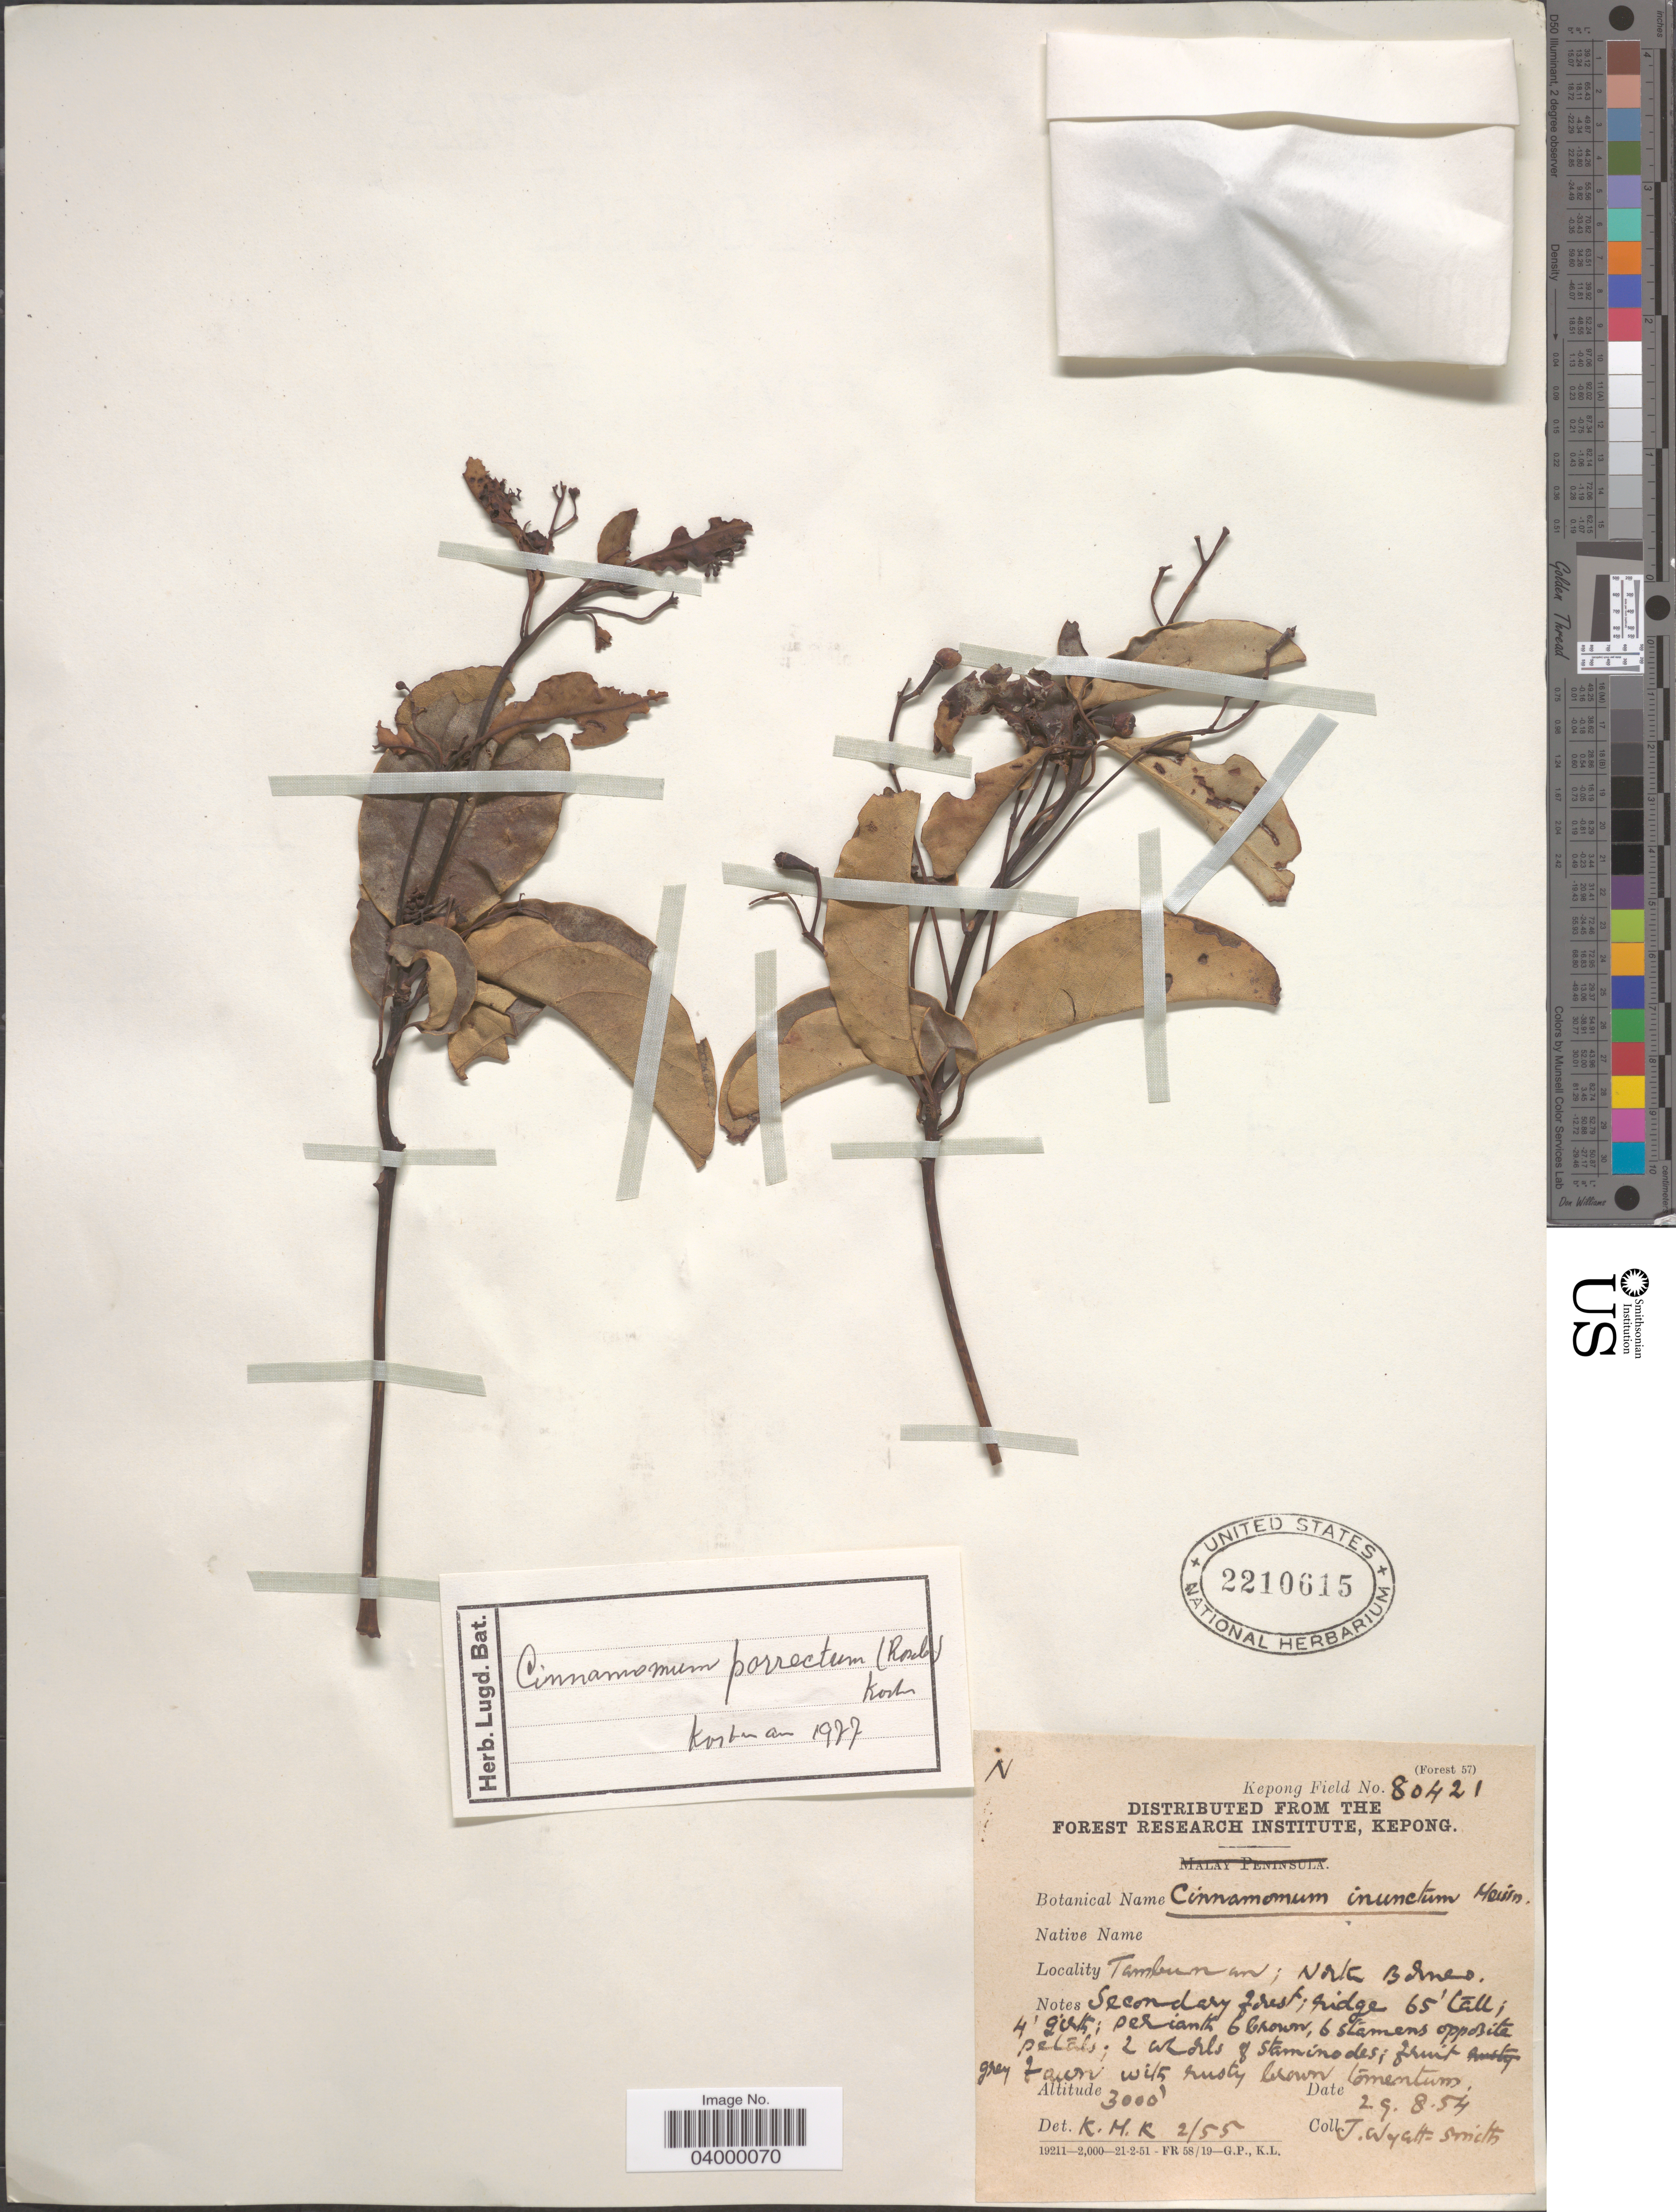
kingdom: Plantae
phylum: Tracheophyta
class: Magnoliopsida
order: Laurales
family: Lauraceae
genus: Cinnamomum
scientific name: Cinnamomum porrectum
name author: (Roxb.) Kosterm.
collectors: J. Wyatt-Smith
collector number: Kepong Field 80421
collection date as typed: Transcribed d/m/y: 29/8/54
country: Malaysia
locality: Tambunan. North Borneo.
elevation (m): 914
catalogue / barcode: US 2210615